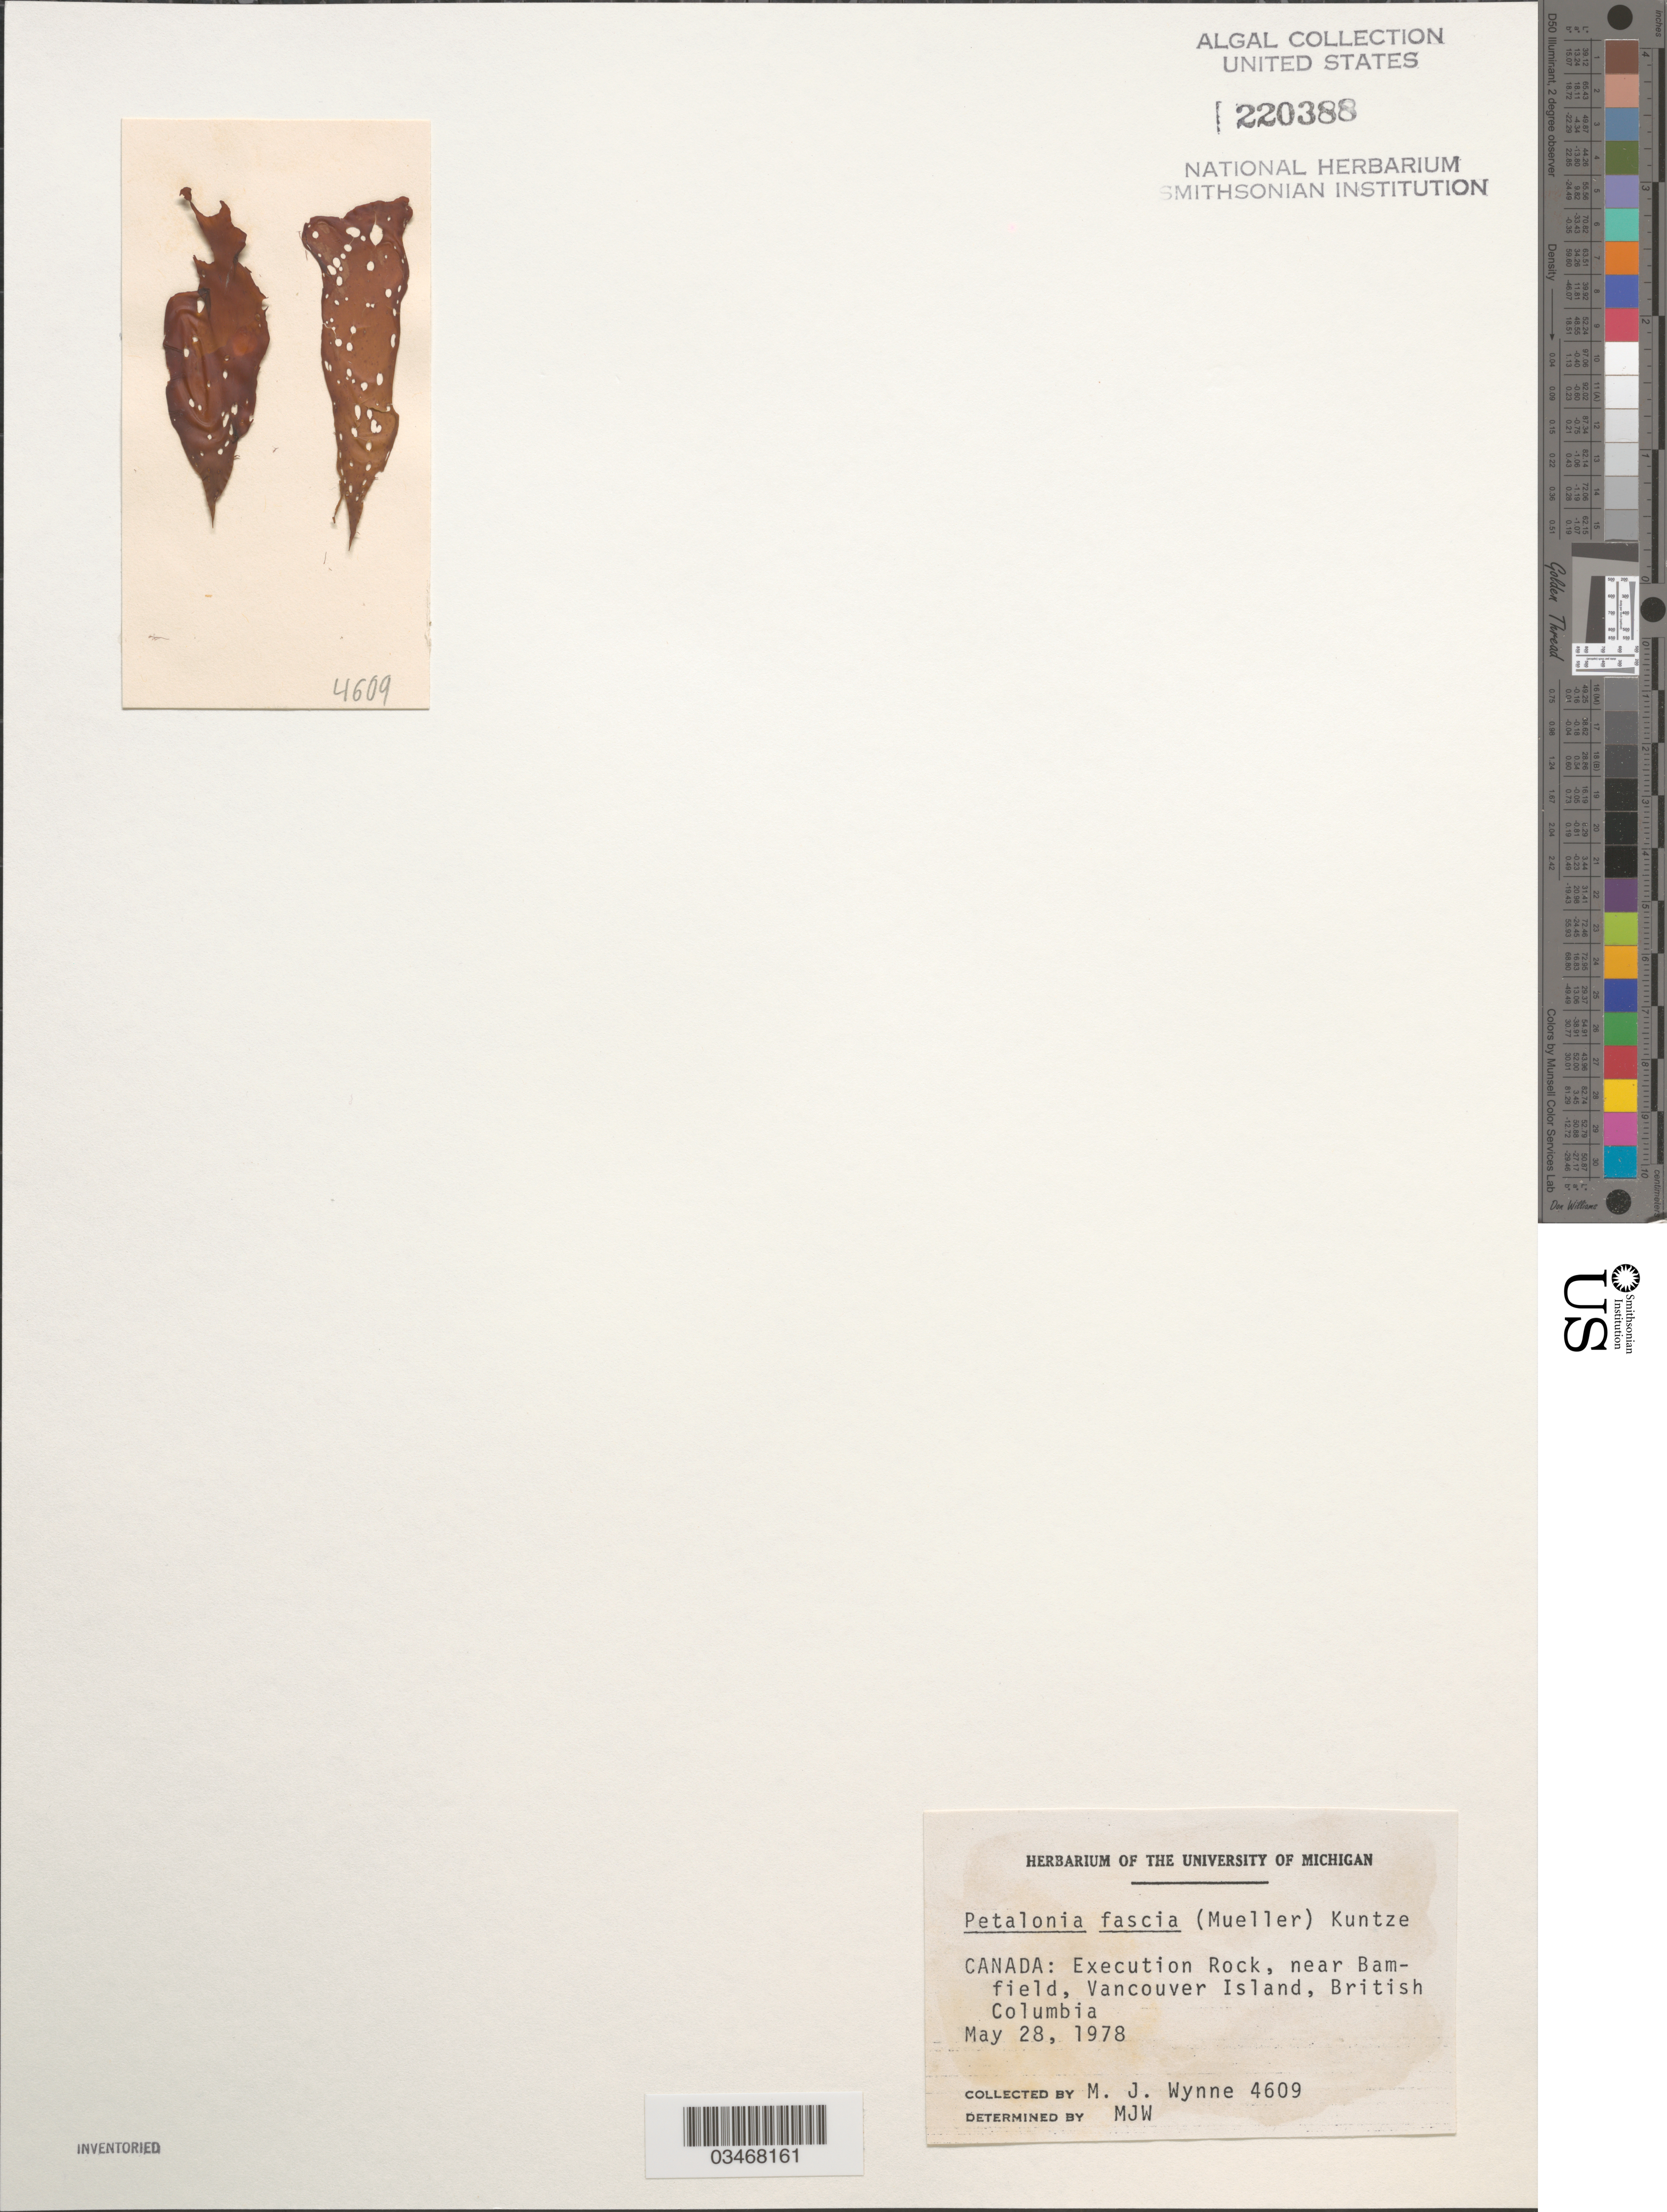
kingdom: Chromista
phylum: Ochrophyta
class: Phaeophyceae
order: Scytosiphonales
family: Scytosiphonaceae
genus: Petalonia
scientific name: Petalonia fascia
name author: (O.F. Müller) Kuntze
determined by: Ballantine, D. L.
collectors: M.J. Wynne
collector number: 4609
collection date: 1978-05-28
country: Canada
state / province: British Columbia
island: Vancouver Island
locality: Execution Rock, near Bamfield.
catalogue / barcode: US 220388